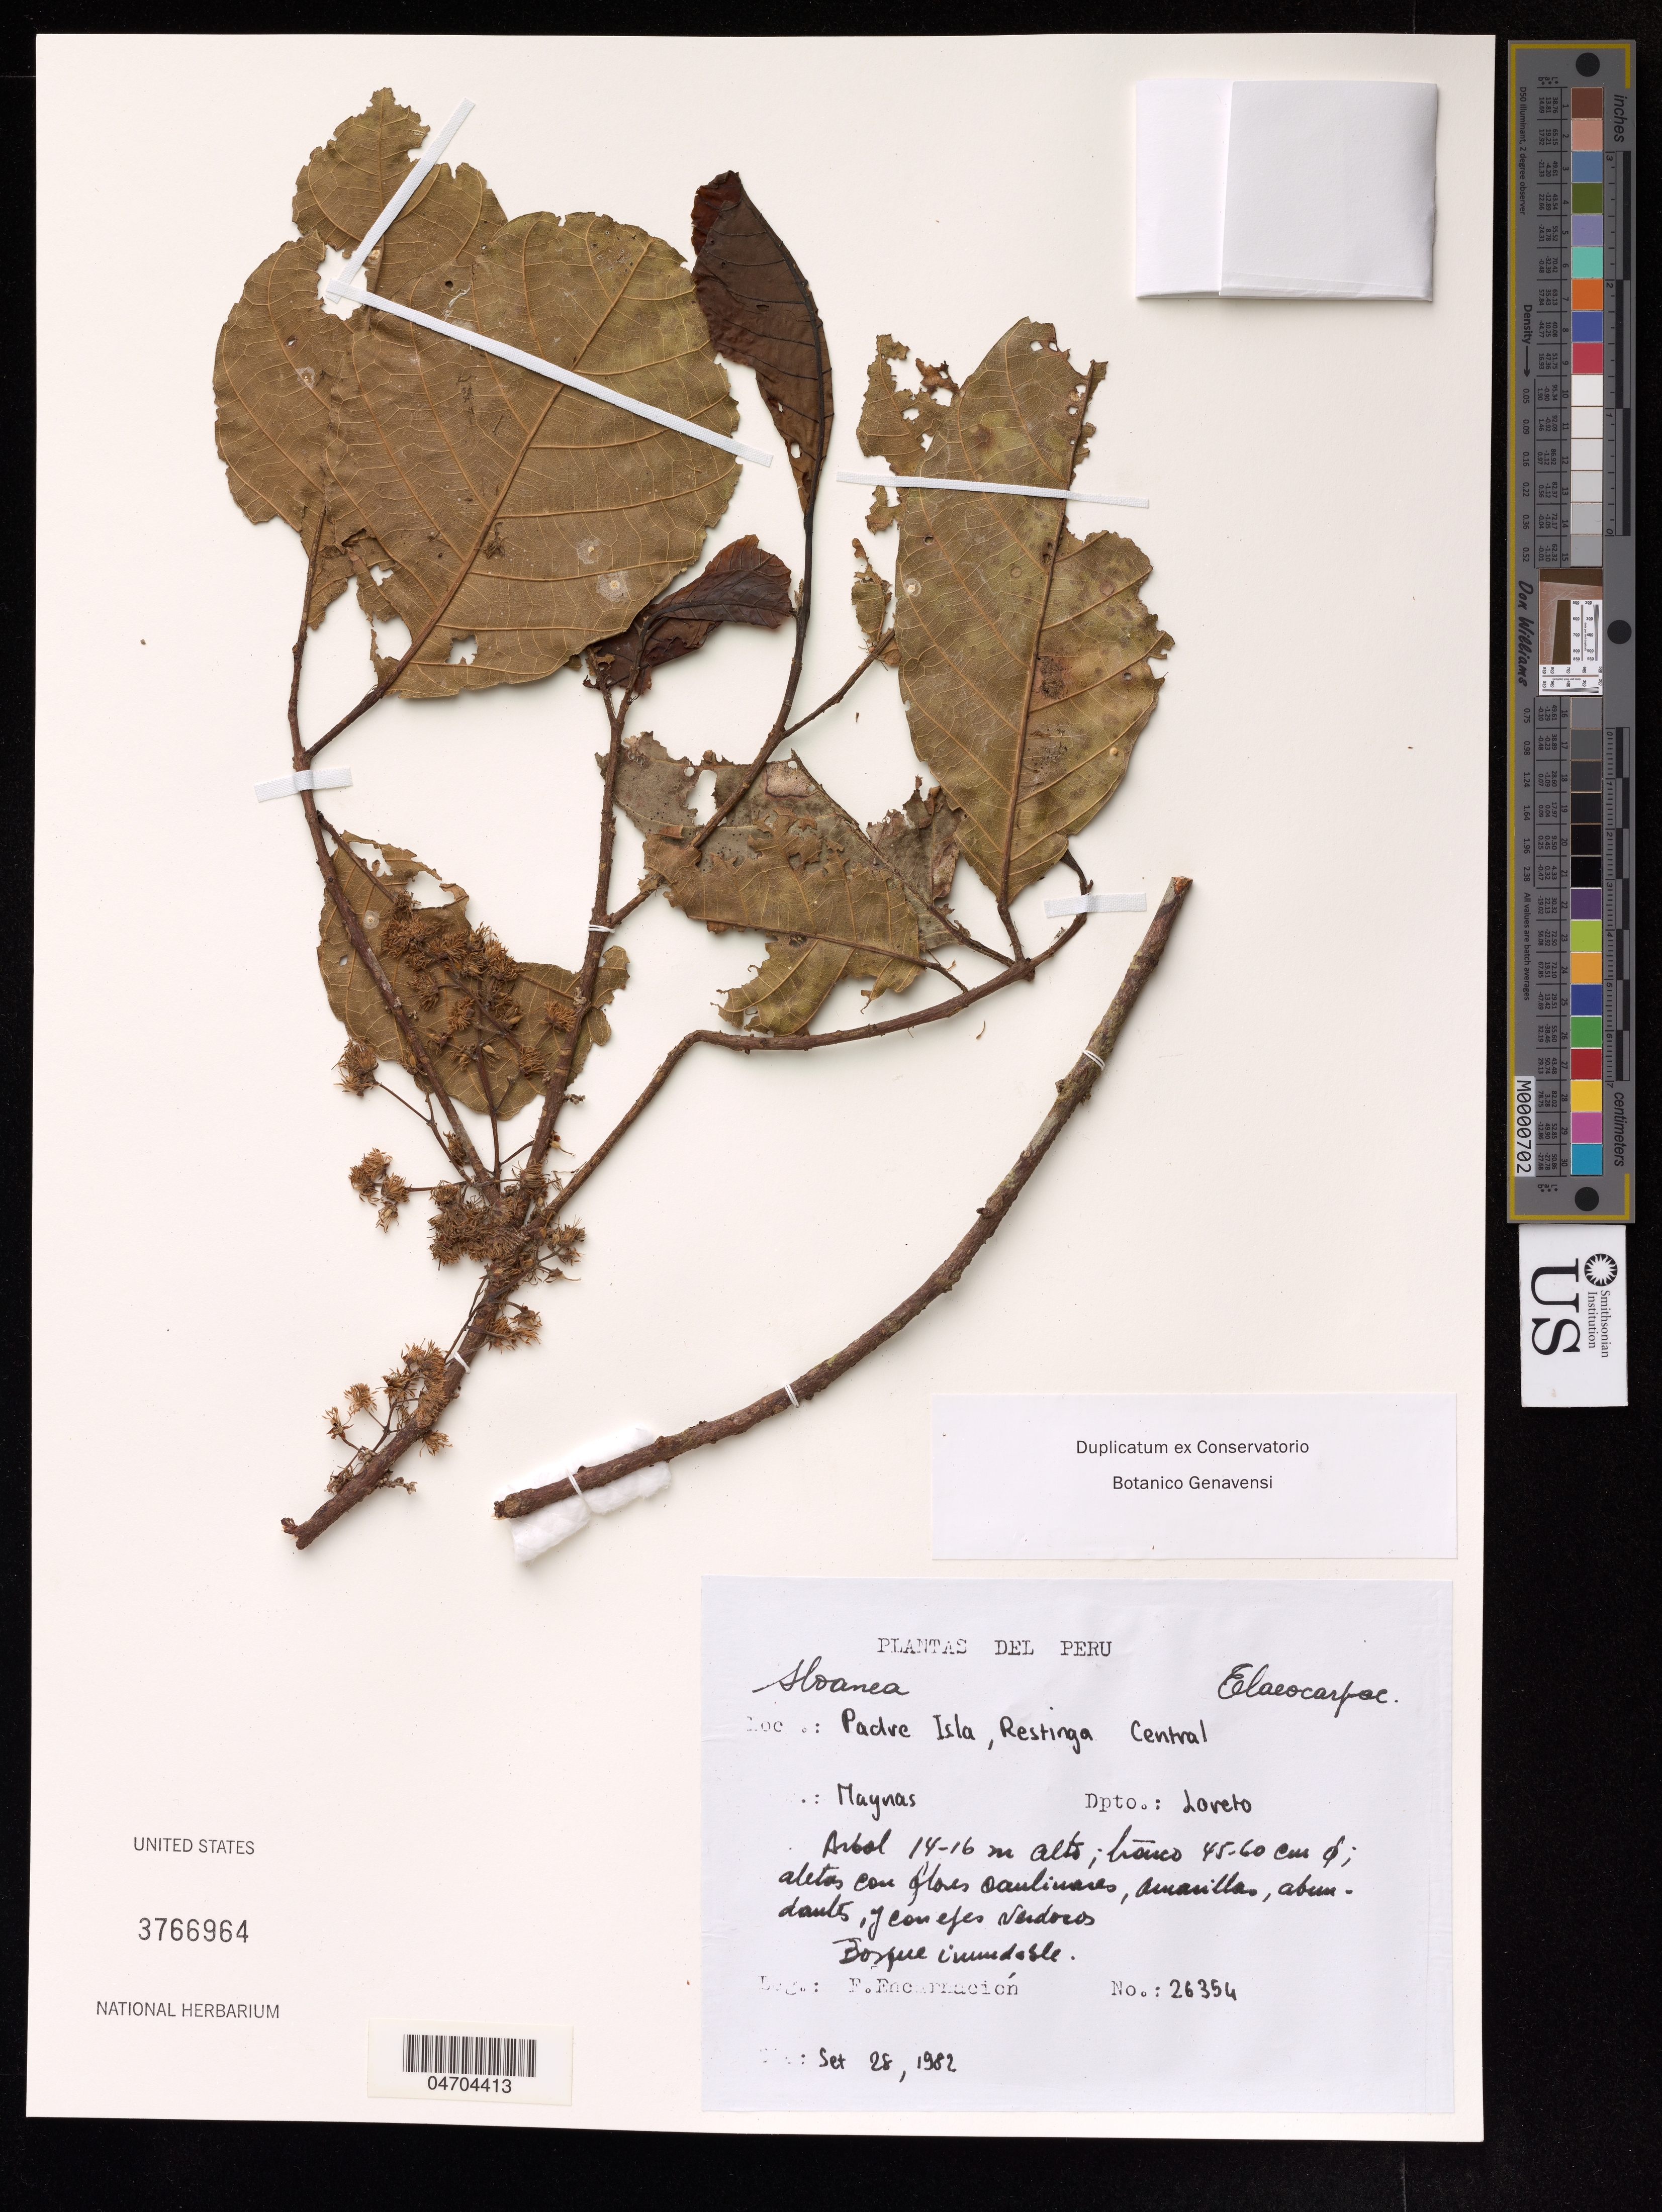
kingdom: Plantae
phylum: Tracheophyta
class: Magnoliopsida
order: Oxalidales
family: Elaeocarpaceae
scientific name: Sloanea / Mayna sp.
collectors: F. Encarnación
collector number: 26354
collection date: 1982-09-28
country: Peru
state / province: Loreto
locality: Padre Isla, Restinga Central.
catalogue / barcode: US 3766964